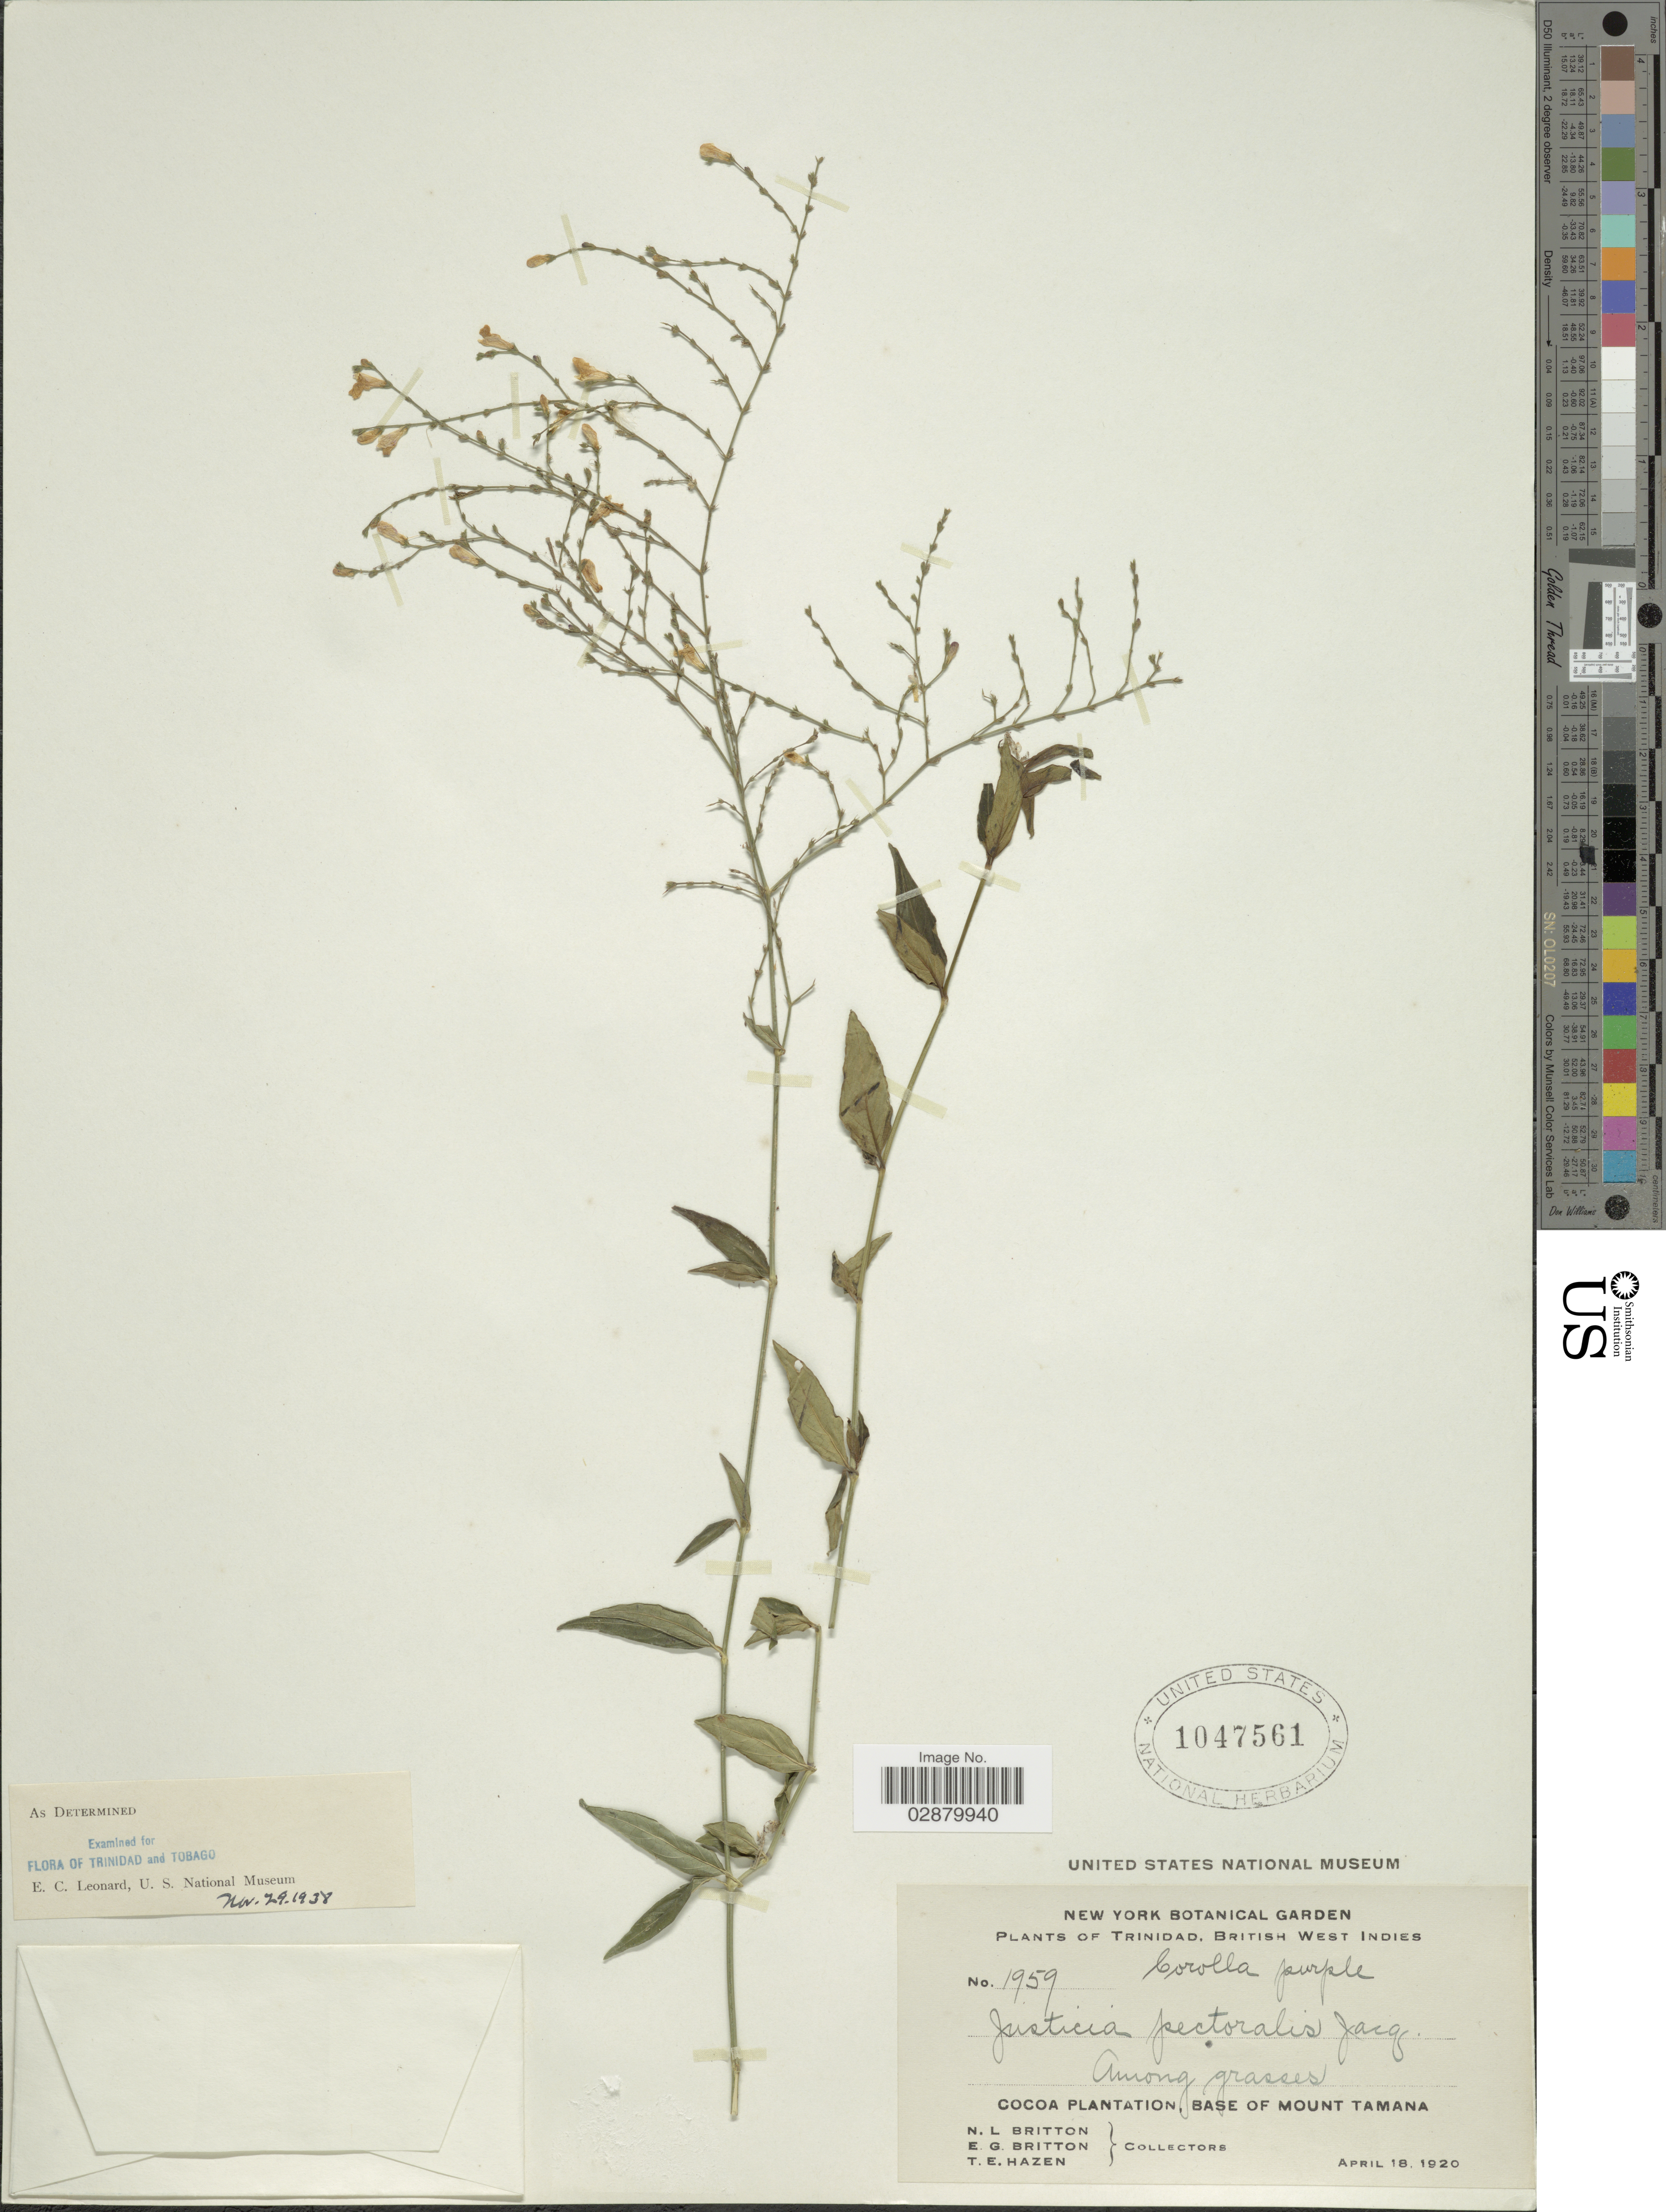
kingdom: Plantae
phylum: Tracheophyta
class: Magnoliopsida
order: Lamiales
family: Acanthaceae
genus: Justicia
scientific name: Justicia pectoralis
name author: Jacq.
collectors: N. Britton, E. G. Britton & T. E. Hazen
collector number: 1959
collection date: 1920-04-18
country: Trinidad and Tobago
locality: Trinidad, British West Indies. Cocoa Plantation, Base of Mount Tamana.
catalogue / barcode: US 1047561